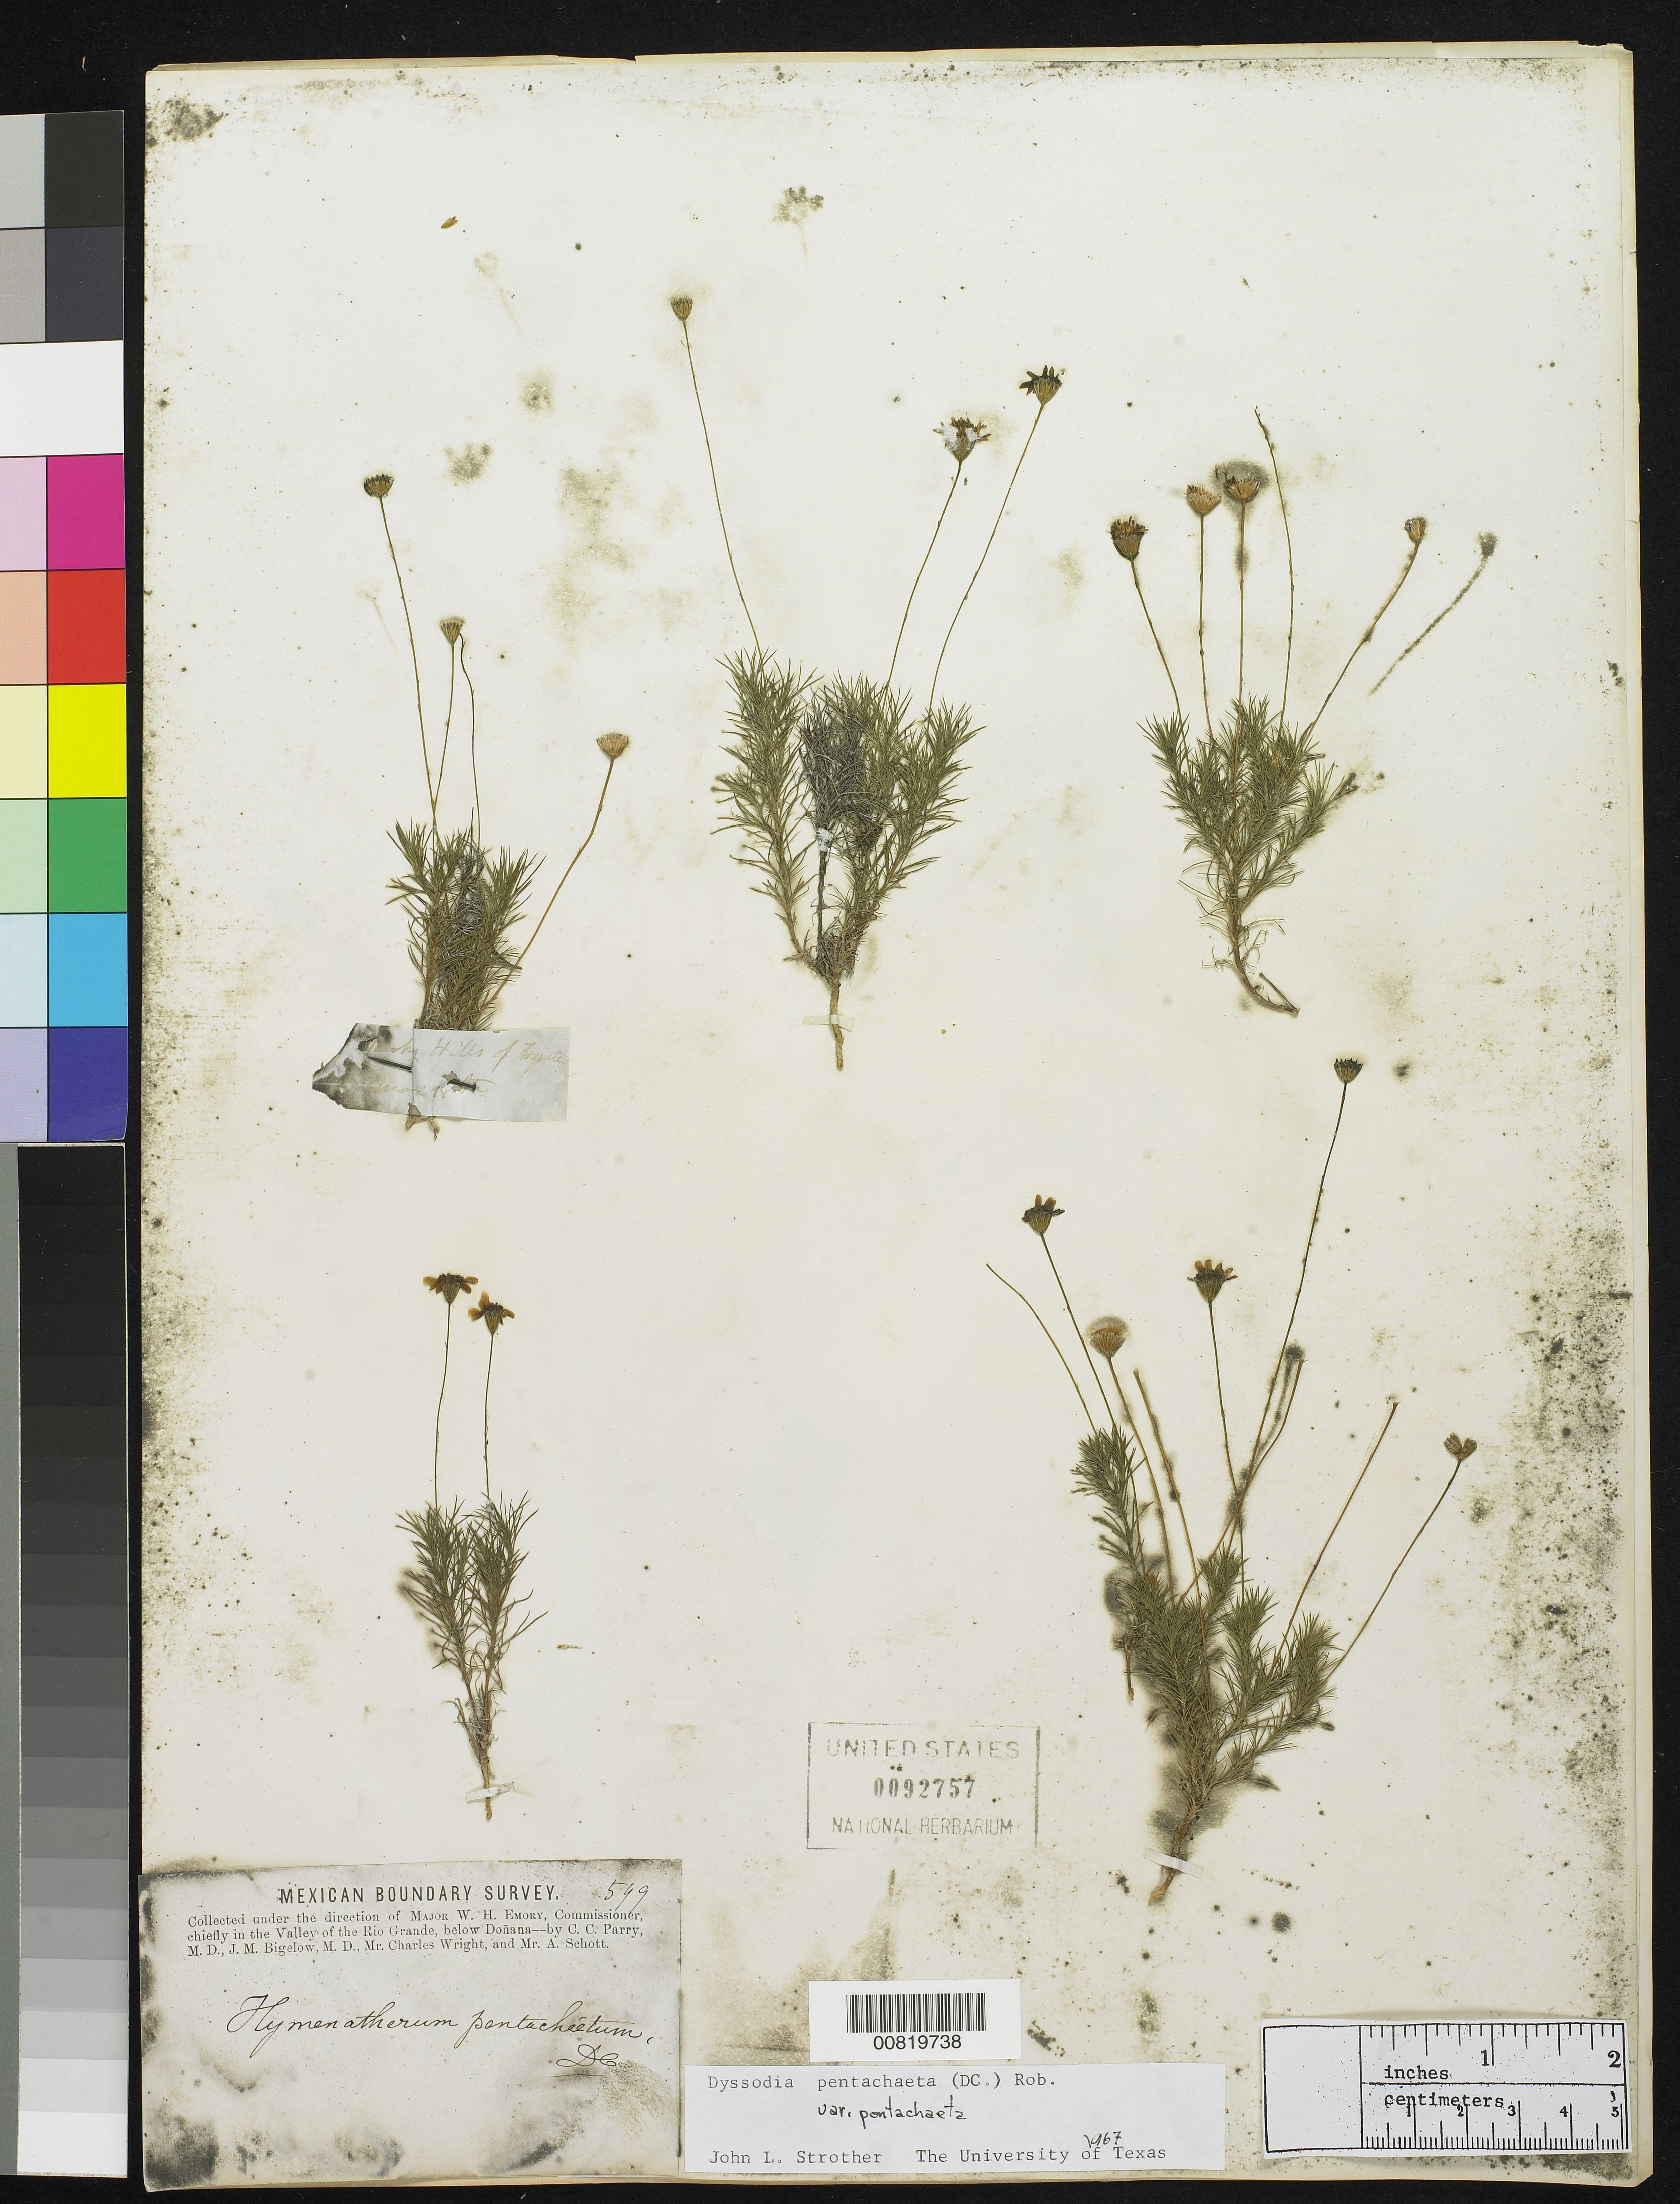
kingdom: Plantae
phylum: Tracheophyta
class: Magnoliopsida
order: Asterales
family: Asteraceae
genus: Thymophylla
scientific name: Thymophylla micropoides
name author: (DC.) Strother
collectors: C. C. Parry, J. M. Bigelow, C. Wright & A. C. V. Schott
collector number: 599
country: United States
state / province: New Mexico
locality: Valley of the Rio Grande, below Doñana, New Mexico.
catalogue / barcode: US 92757